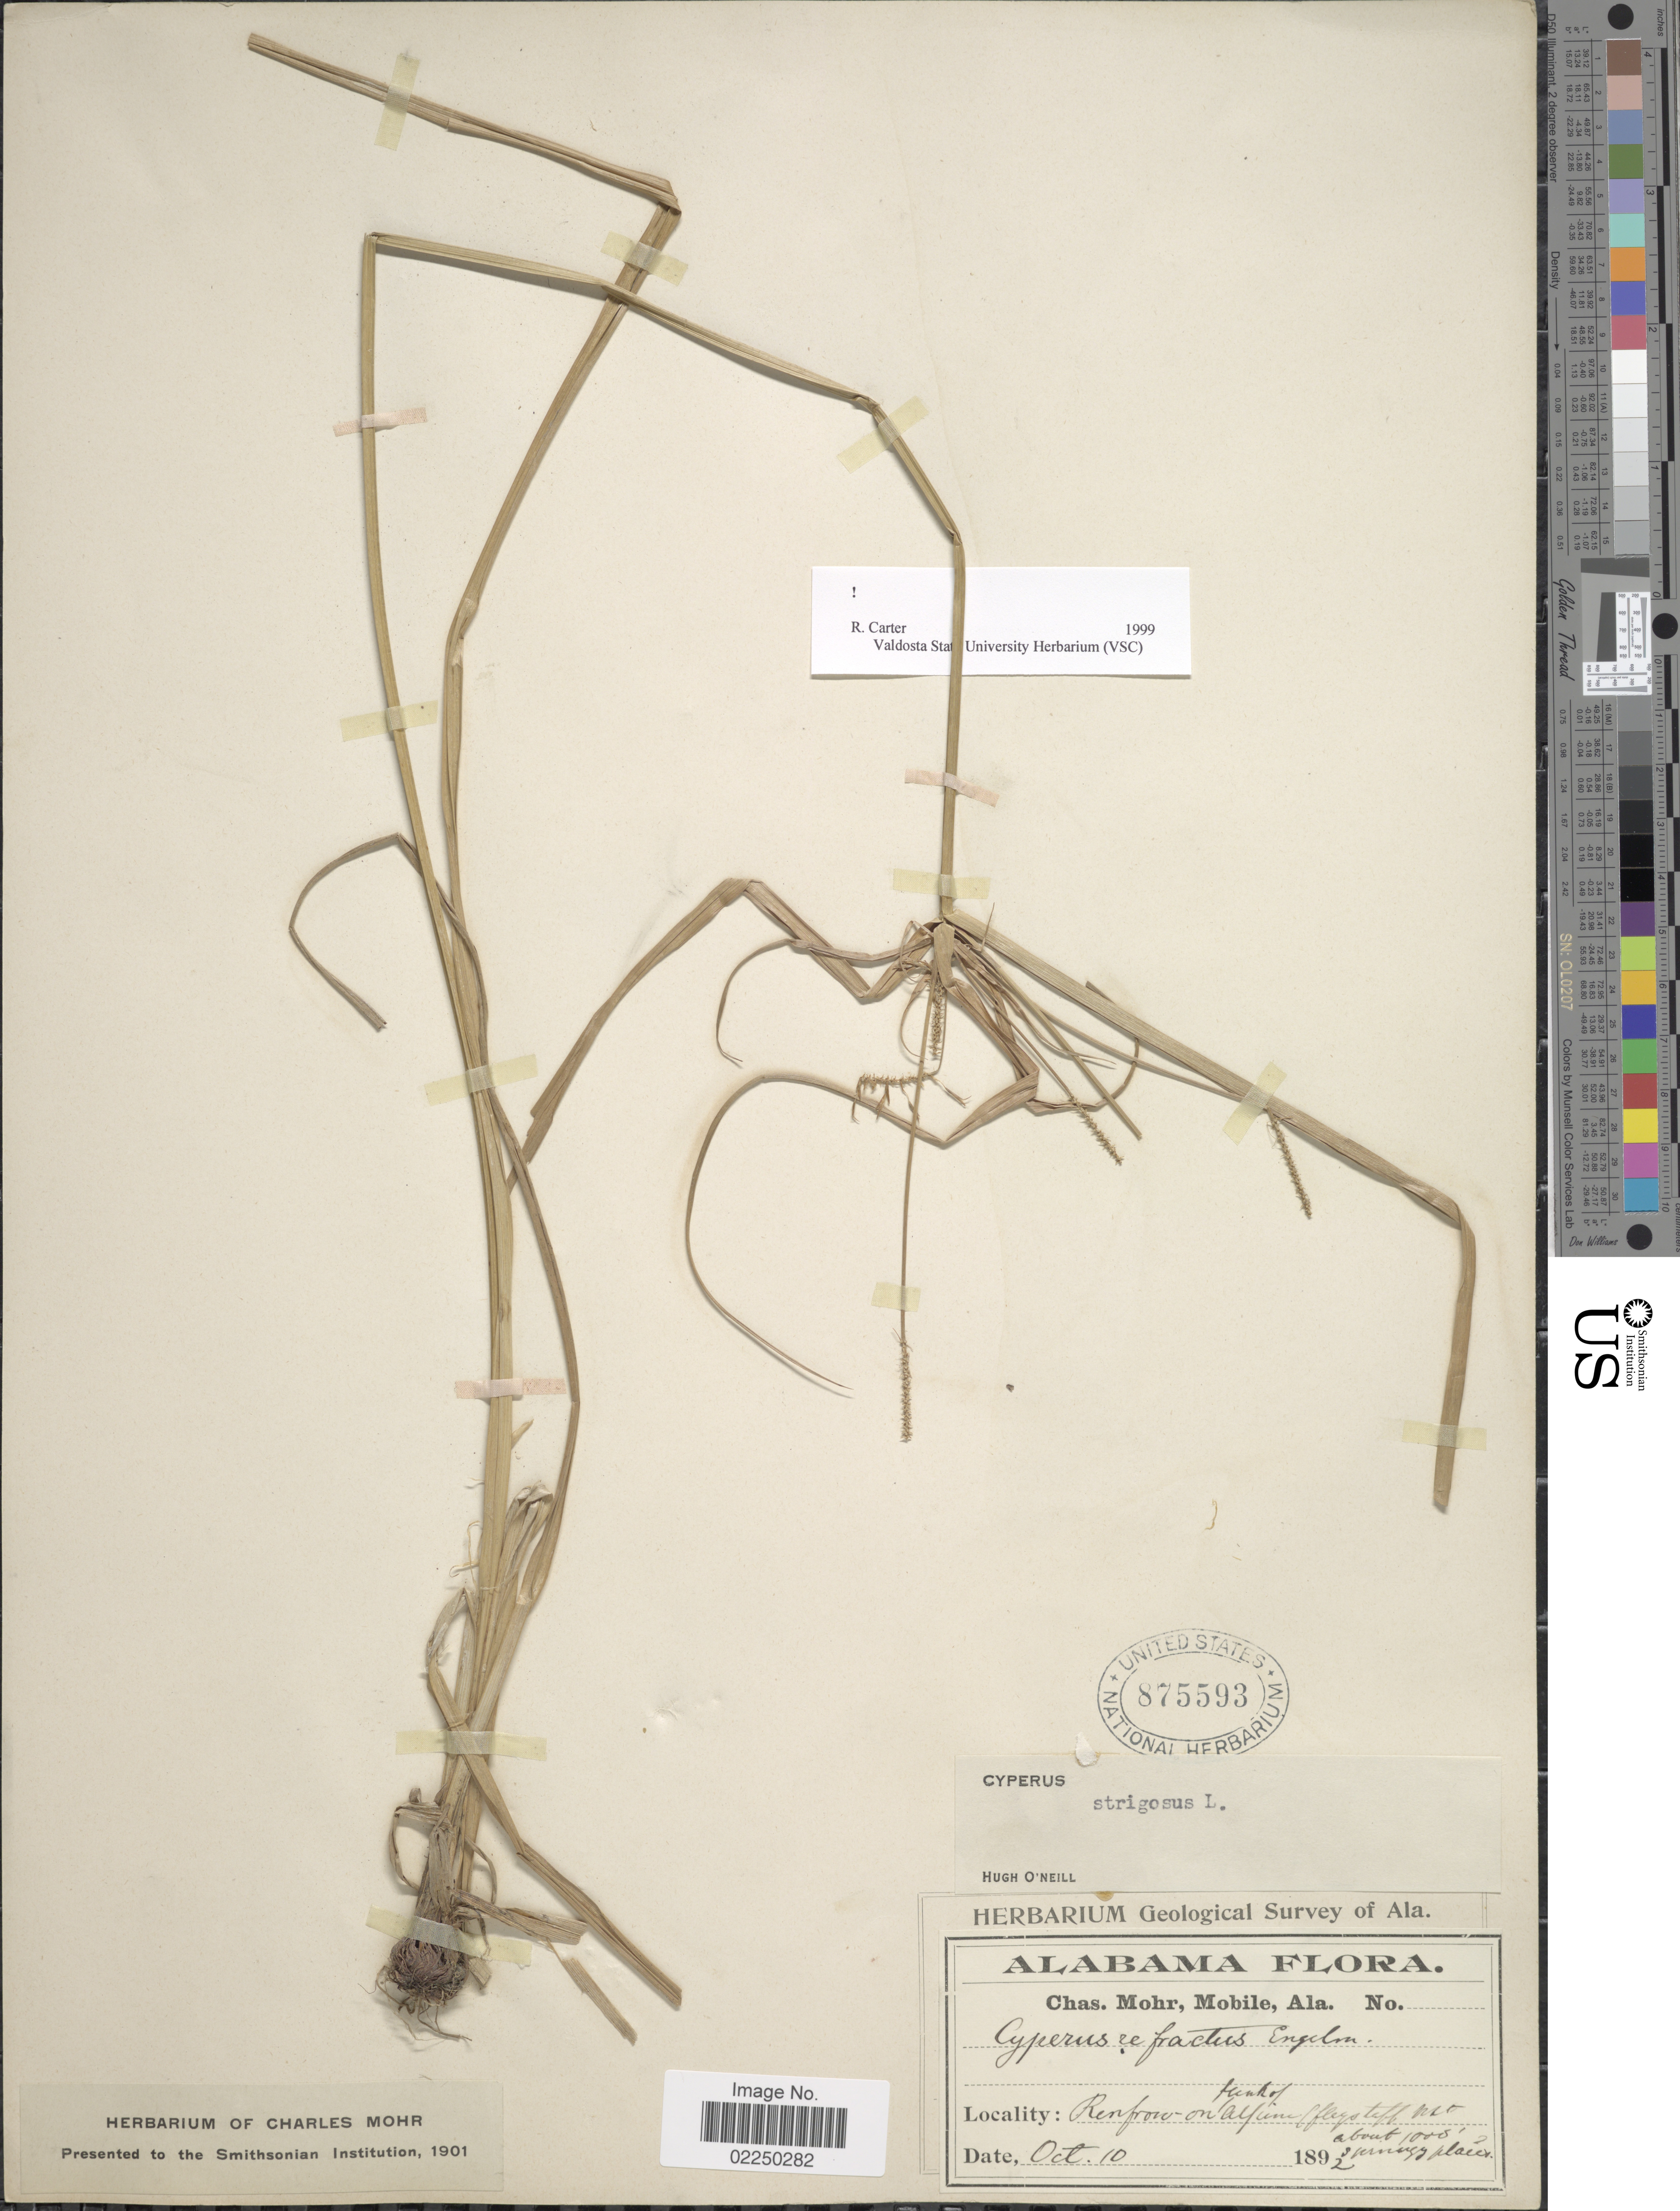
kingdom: Plantae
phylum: Tracheophyta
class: Liliopsida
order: Poales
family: Cyperaceae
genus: Cyperus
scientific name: Cyperus strigosus L.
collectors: Mohr, C. T. (herbarium)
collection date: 1892-10-10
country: United States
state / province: Alabama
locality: Renfroe on Alpine (Flagstaff north)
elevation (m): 305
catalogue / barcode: US 875593